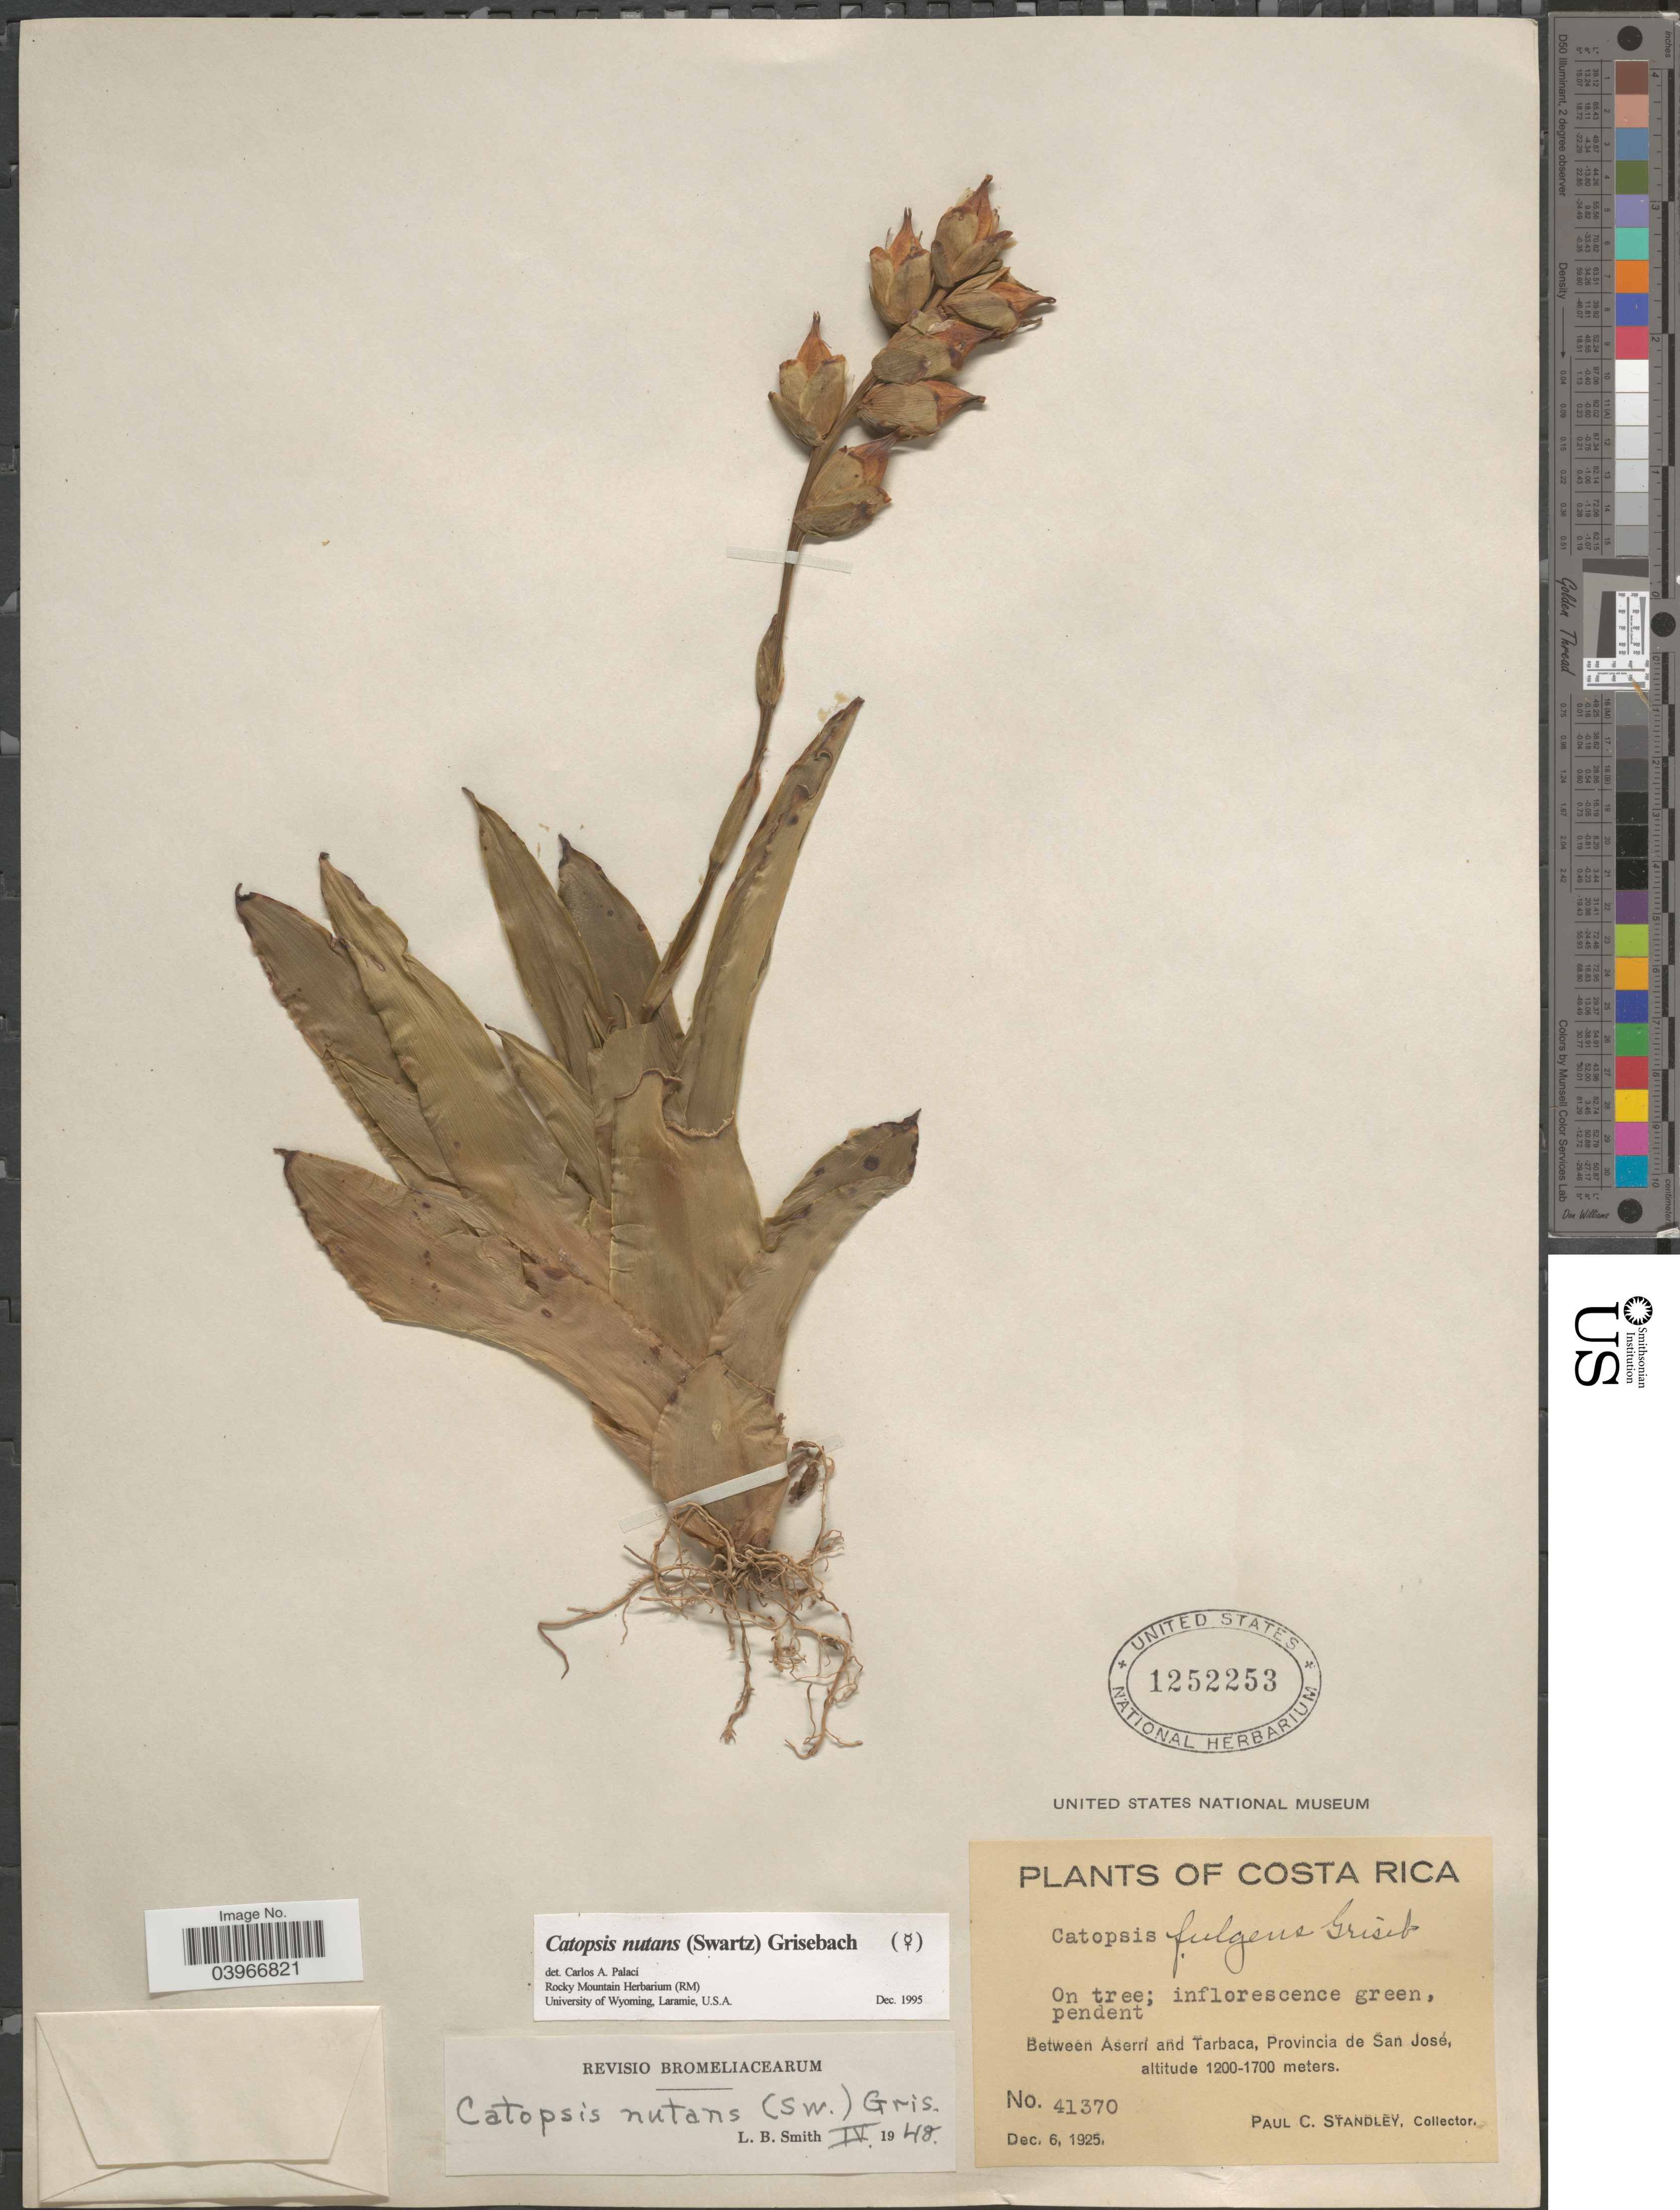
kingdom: Plantae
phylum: Tracheophyta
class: Liliopsida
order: Poales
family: Bromeliaceae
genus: Catopsis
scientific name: Catopsis nutans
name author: (Sw.) Griseb.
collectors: P. C. Standley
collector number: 41370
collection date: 1925-12-06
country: Costa Rica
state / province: San José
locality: Between Aserri and Tarbaca.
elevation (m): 1200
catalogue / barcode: US 1252253